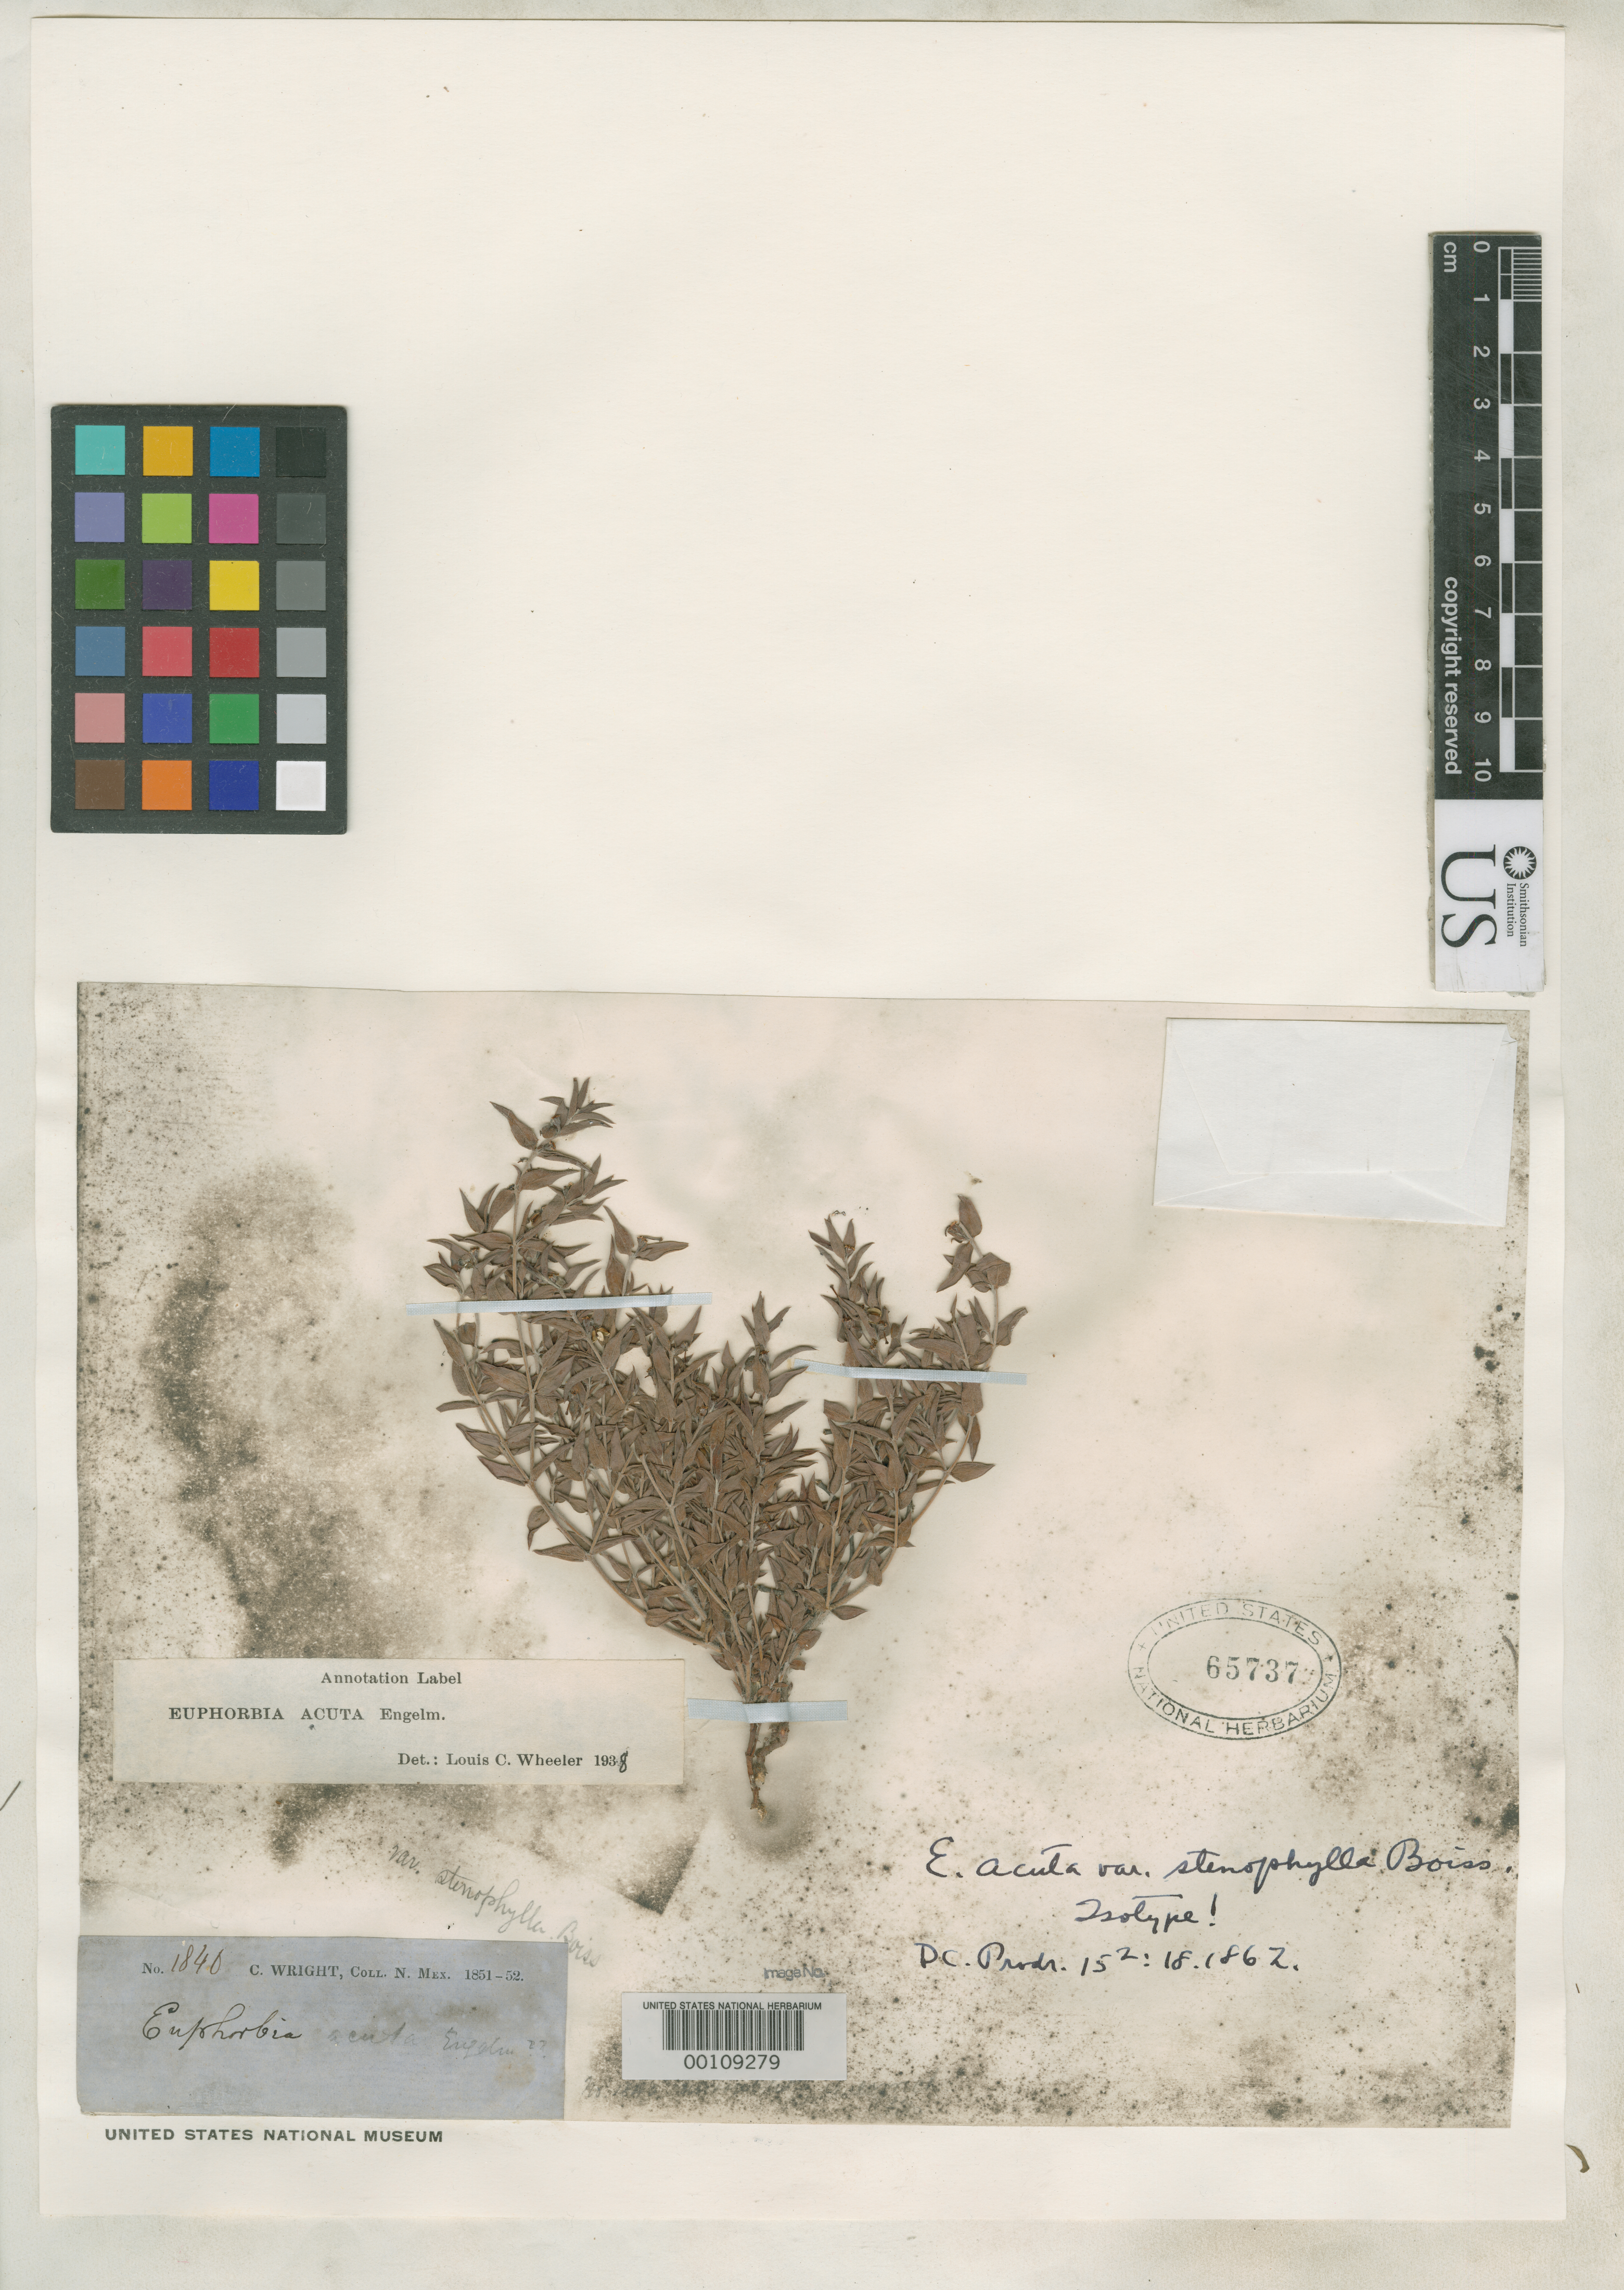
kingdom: Plantae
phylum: Tracheophyta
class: Magnoliopsida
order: Malpighiales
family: Euphorbiaceae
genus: Euphorbia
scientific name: Euphorbia acuta var. stenophylla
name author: Boiss. in DC.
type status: Isotype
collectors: C. Wright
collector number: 1840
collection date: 1851/1852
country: United States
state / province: New Mexico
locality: "N. Mex." [=northern Mexico or New Mexico? either way possibly referring to present-day Arizona or Texas]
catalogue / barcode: US 65737